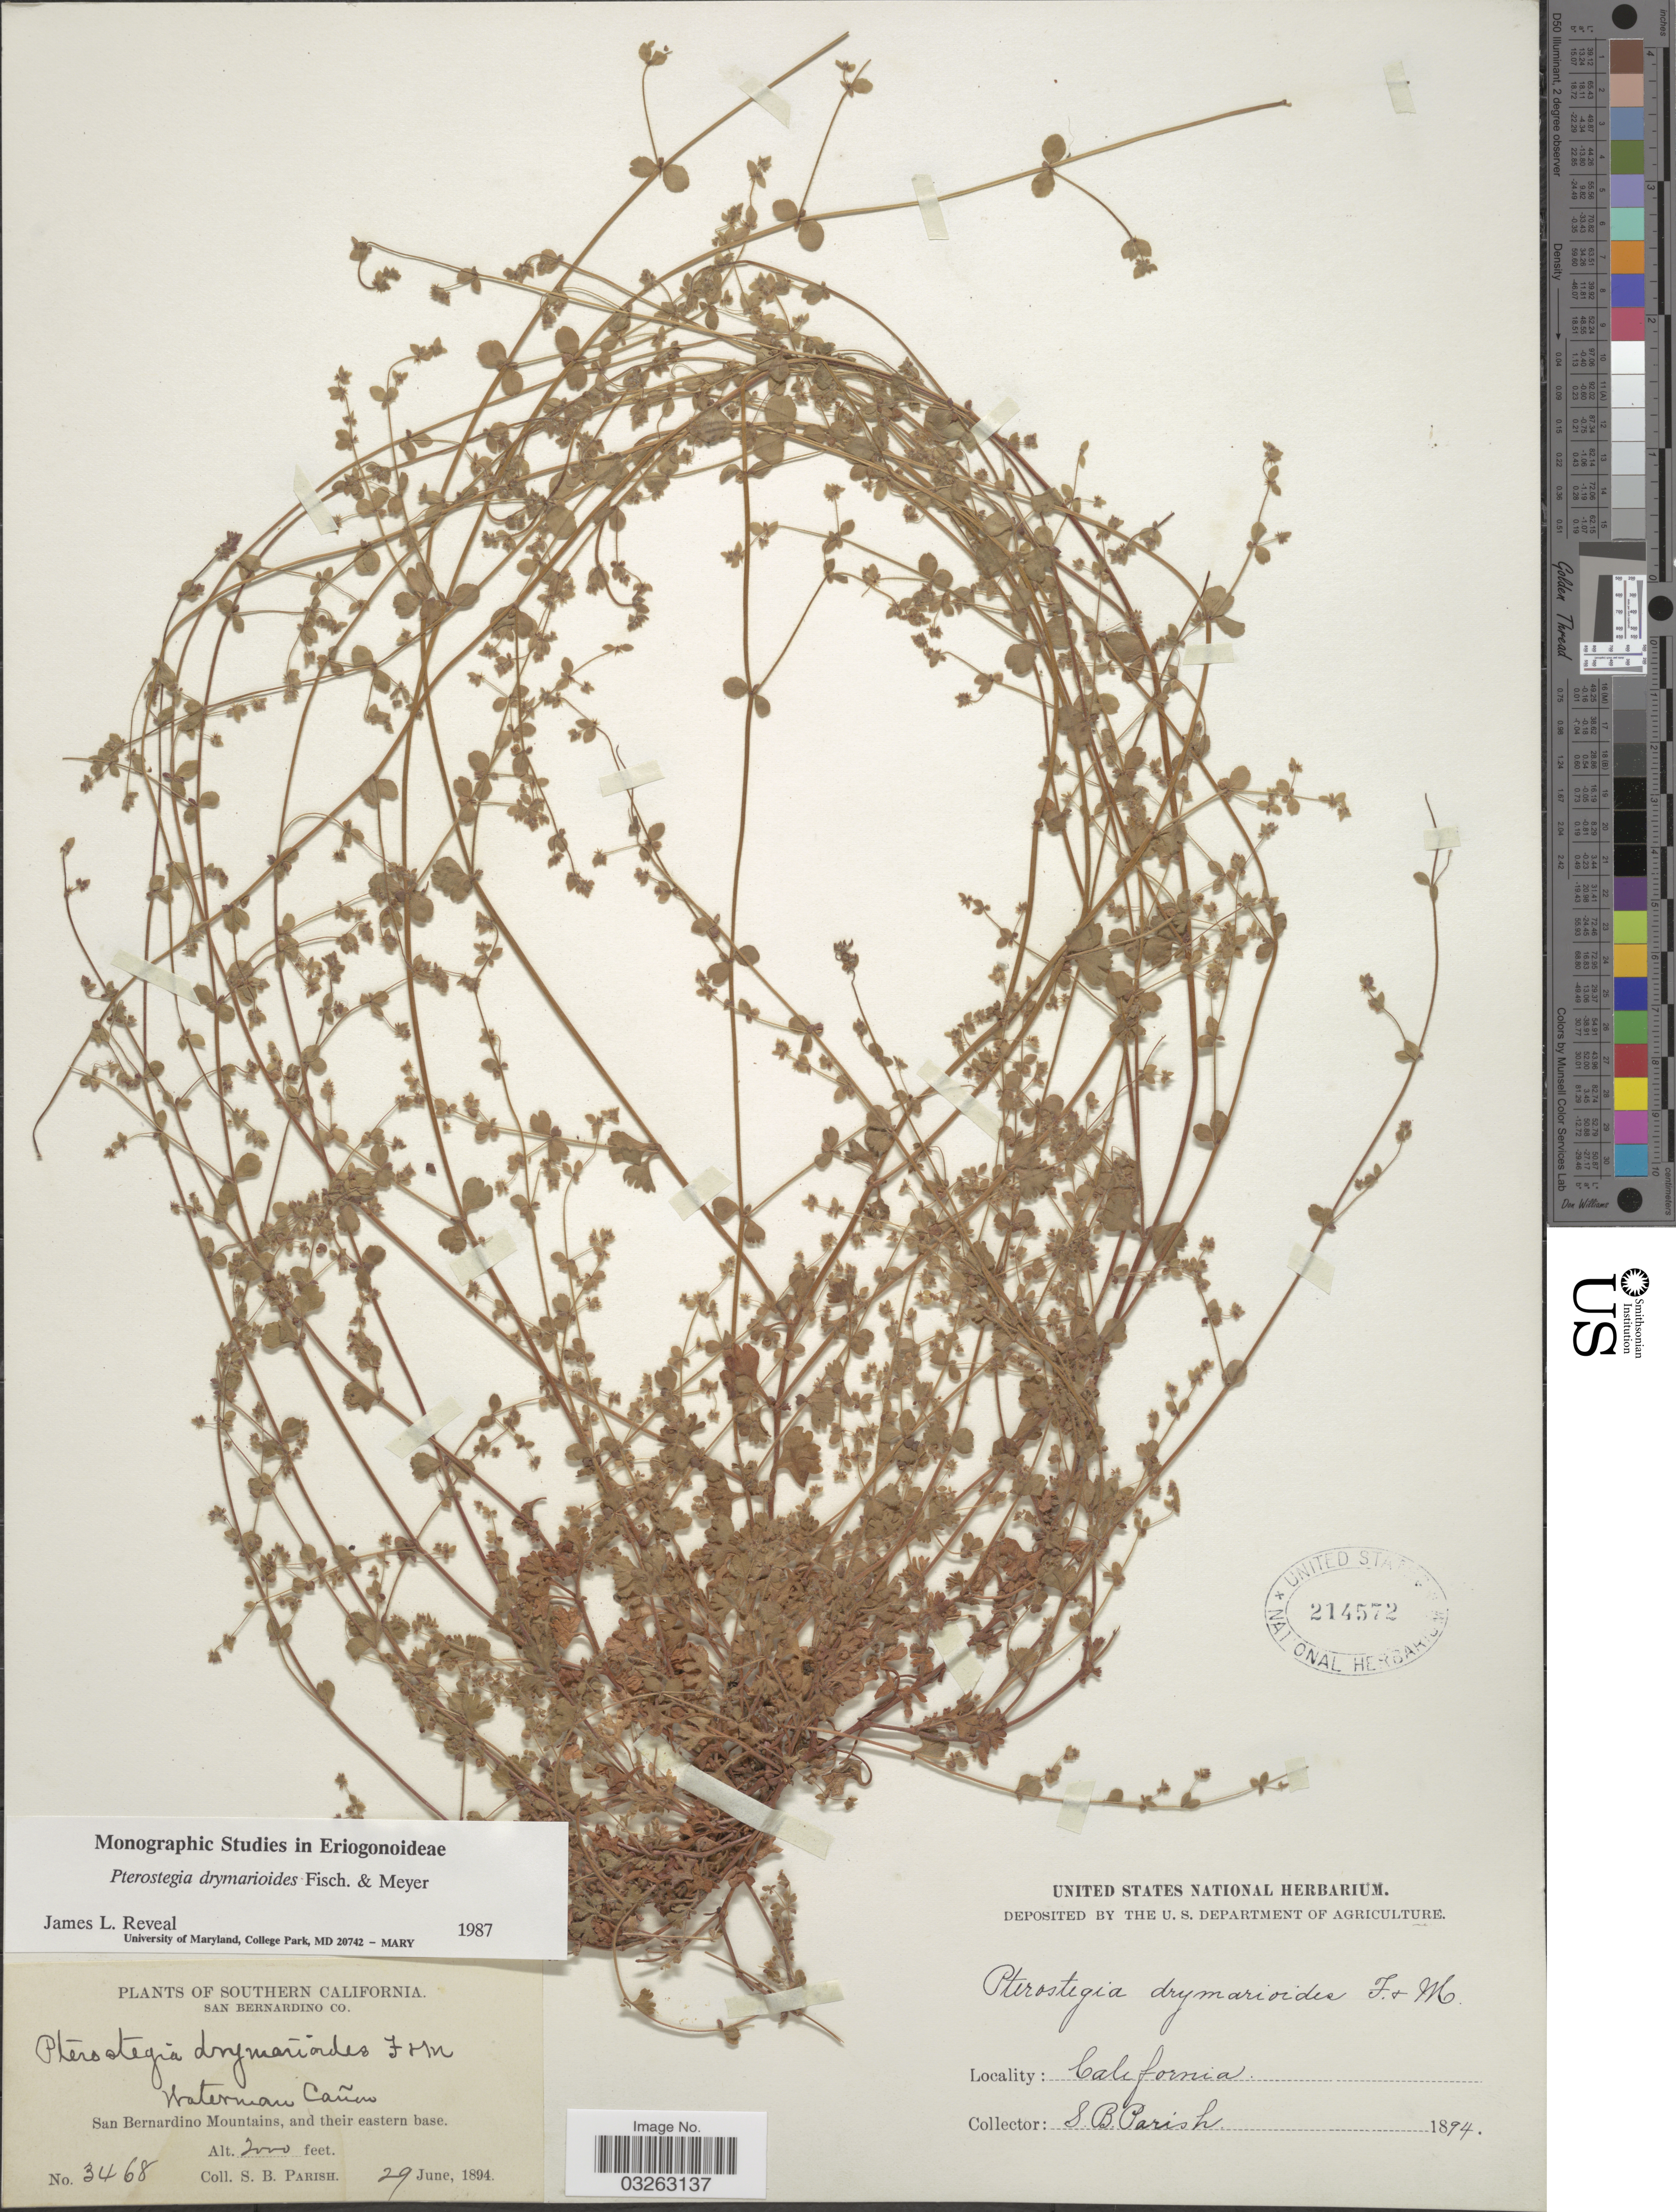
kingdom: Plantae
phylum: Tracheophyta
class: Magnoliopsida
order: Caryophyllales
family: Polygonaceae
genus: Pterostegia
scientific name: Pterostegia drymarioides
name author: Fisch. & C.A. Mey.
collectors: S. B. Parish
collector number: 3468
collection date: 1894-06-29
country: United States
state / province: California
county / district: San Bernardino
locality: Southern California, San Bernardino Co., Waterman Cañon, San Bernardino Mountains, and their eastern base.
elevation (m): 610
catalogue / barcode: US 214572